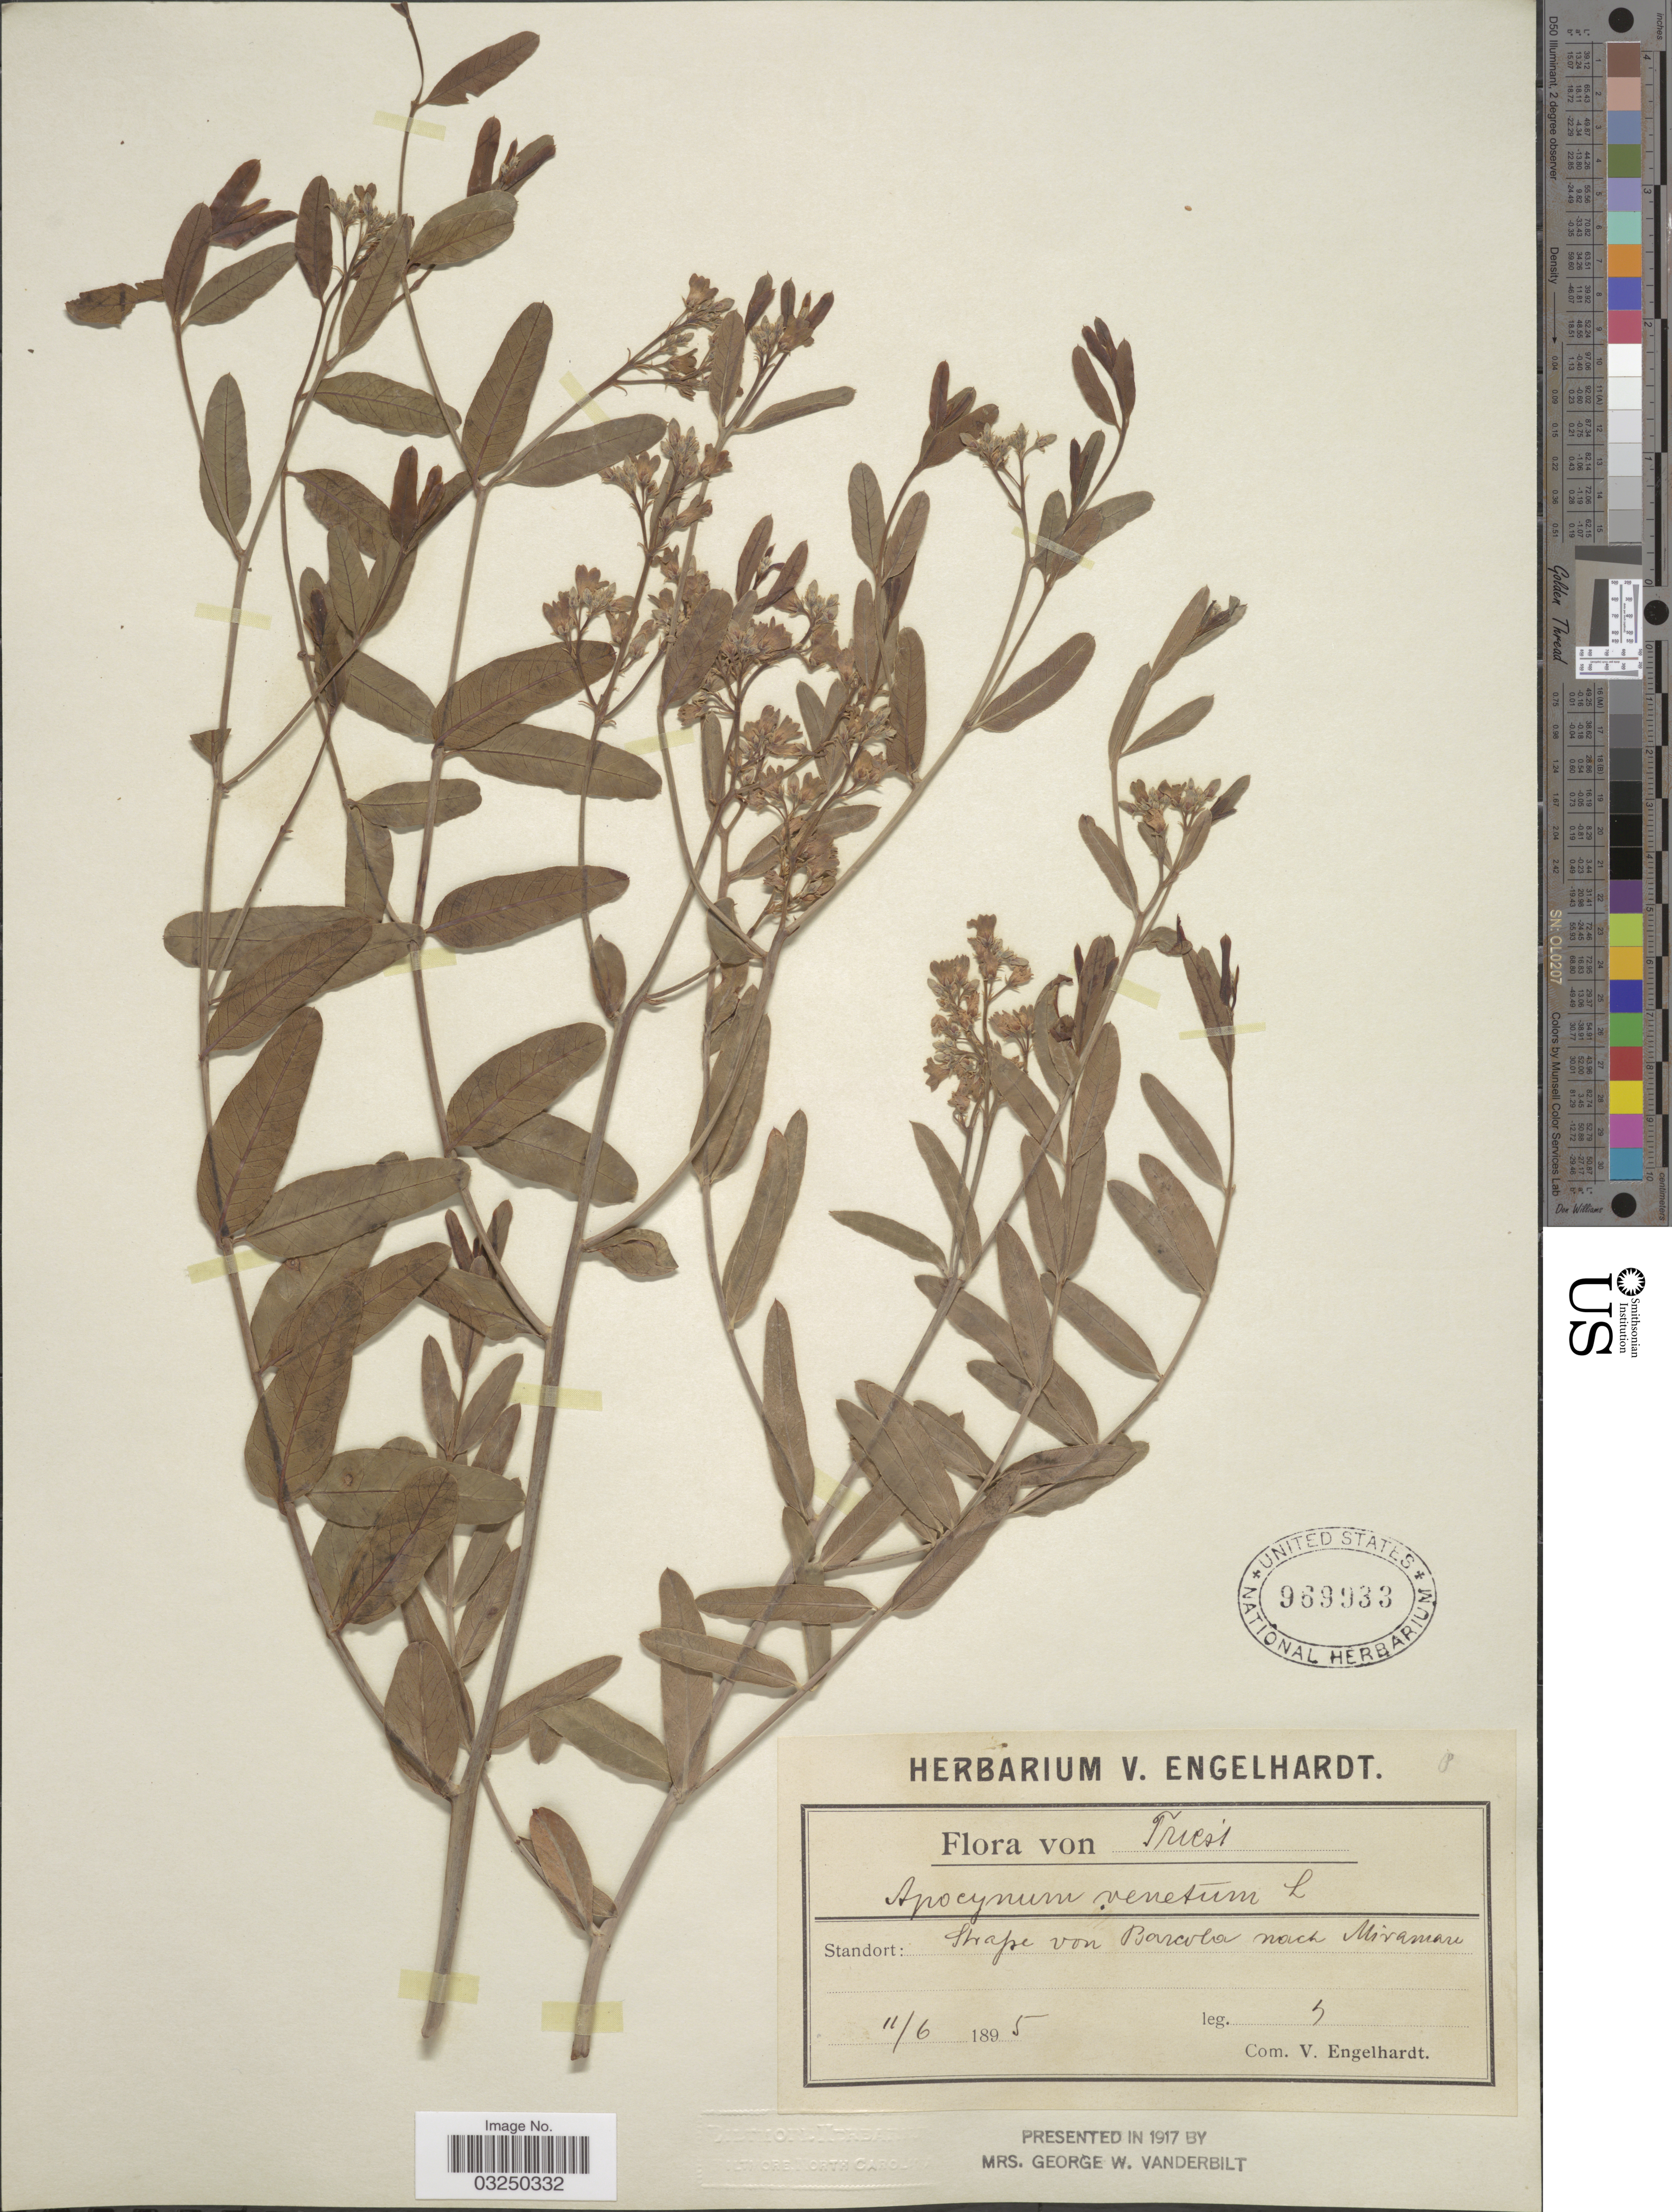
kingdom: Plantae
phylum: Tracheophyta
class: Magnoliopsida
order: Gentianales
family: Apocynaceae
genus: Apocynum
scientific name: Apocynum venetum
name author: L.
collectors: V. Engelhardt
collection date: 1895-06-11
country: Italy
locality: Triest, Standort: Strasse von Barcola nach Miramare.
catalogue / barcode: US 969933